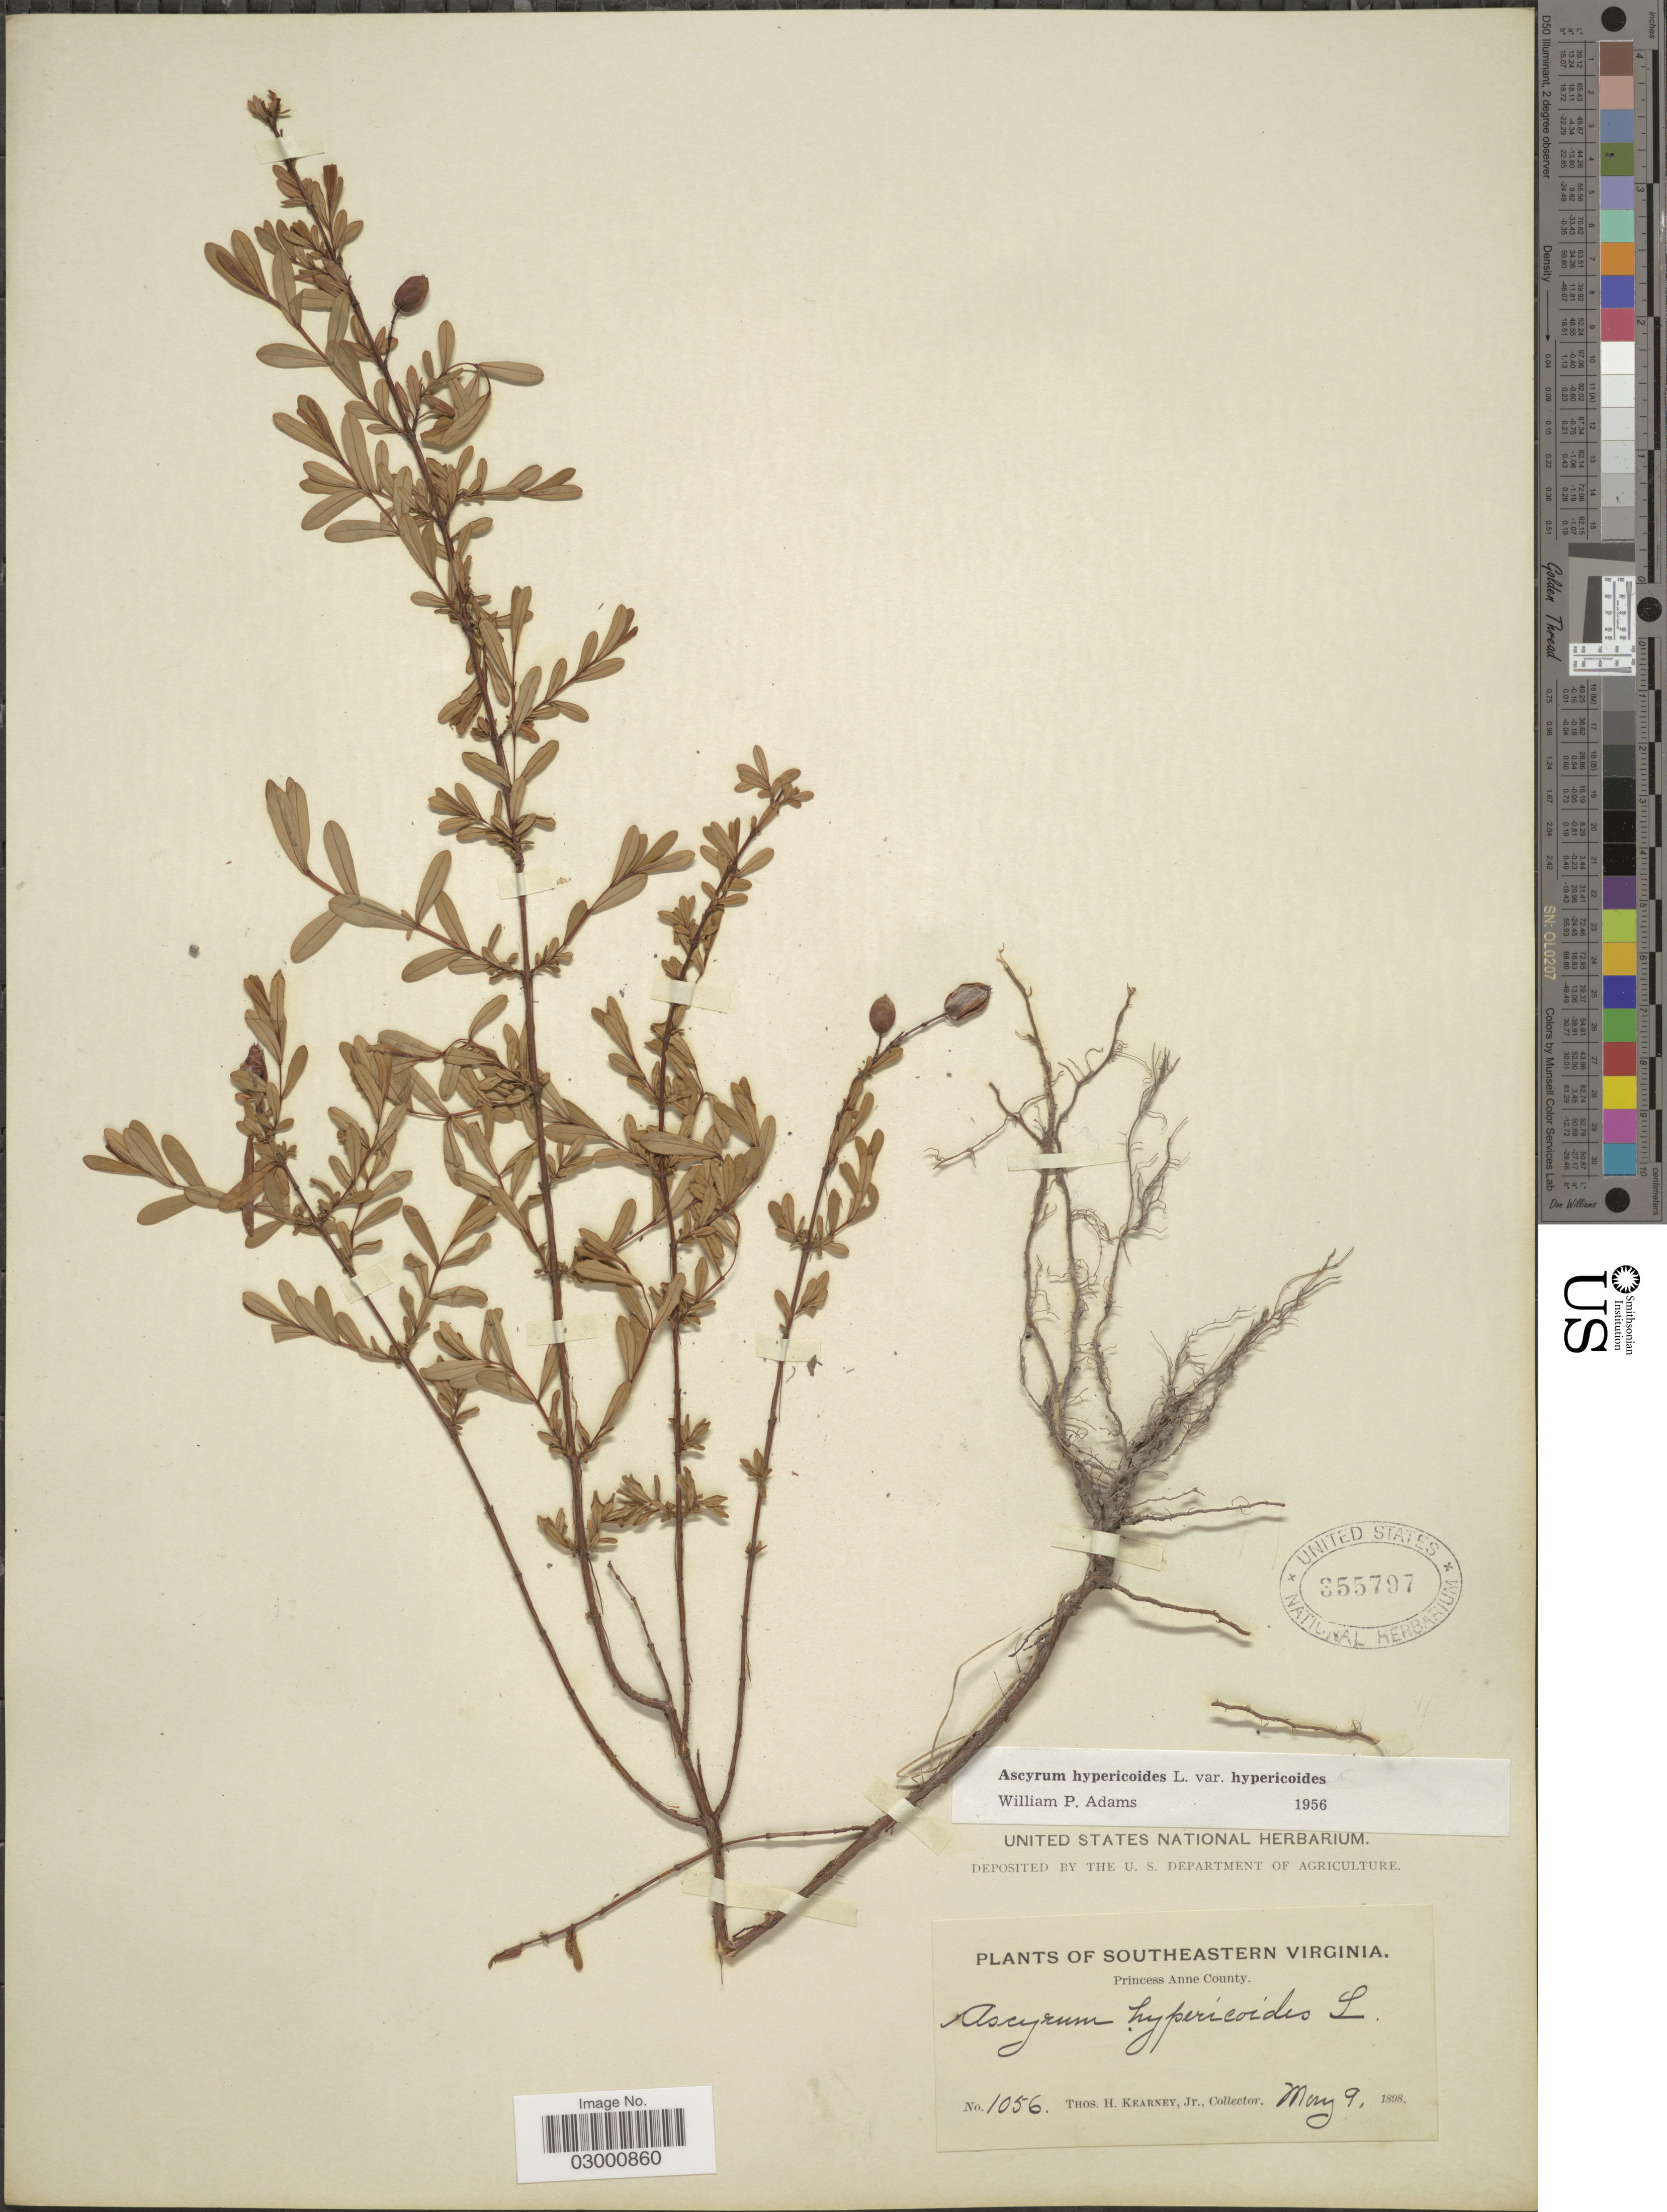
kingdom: Plantae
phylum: Tracheophyta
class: Magnoliopsida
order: Malpighiales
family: Hypericaceae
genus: Hypericum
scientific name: Hypericum hypericoides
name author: (L.) Crantz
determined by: Strong, Mark T., (BOT), Smithsonian Institution - National Museum of Natural History (UNITED STATES)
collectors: T. H. Kearney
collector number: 1056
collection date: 1898-05-09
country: United States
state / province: Virginia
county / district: City of Virginia Beach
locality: Southeastern Virginia. Princess Anne County.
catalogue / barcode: US 355797